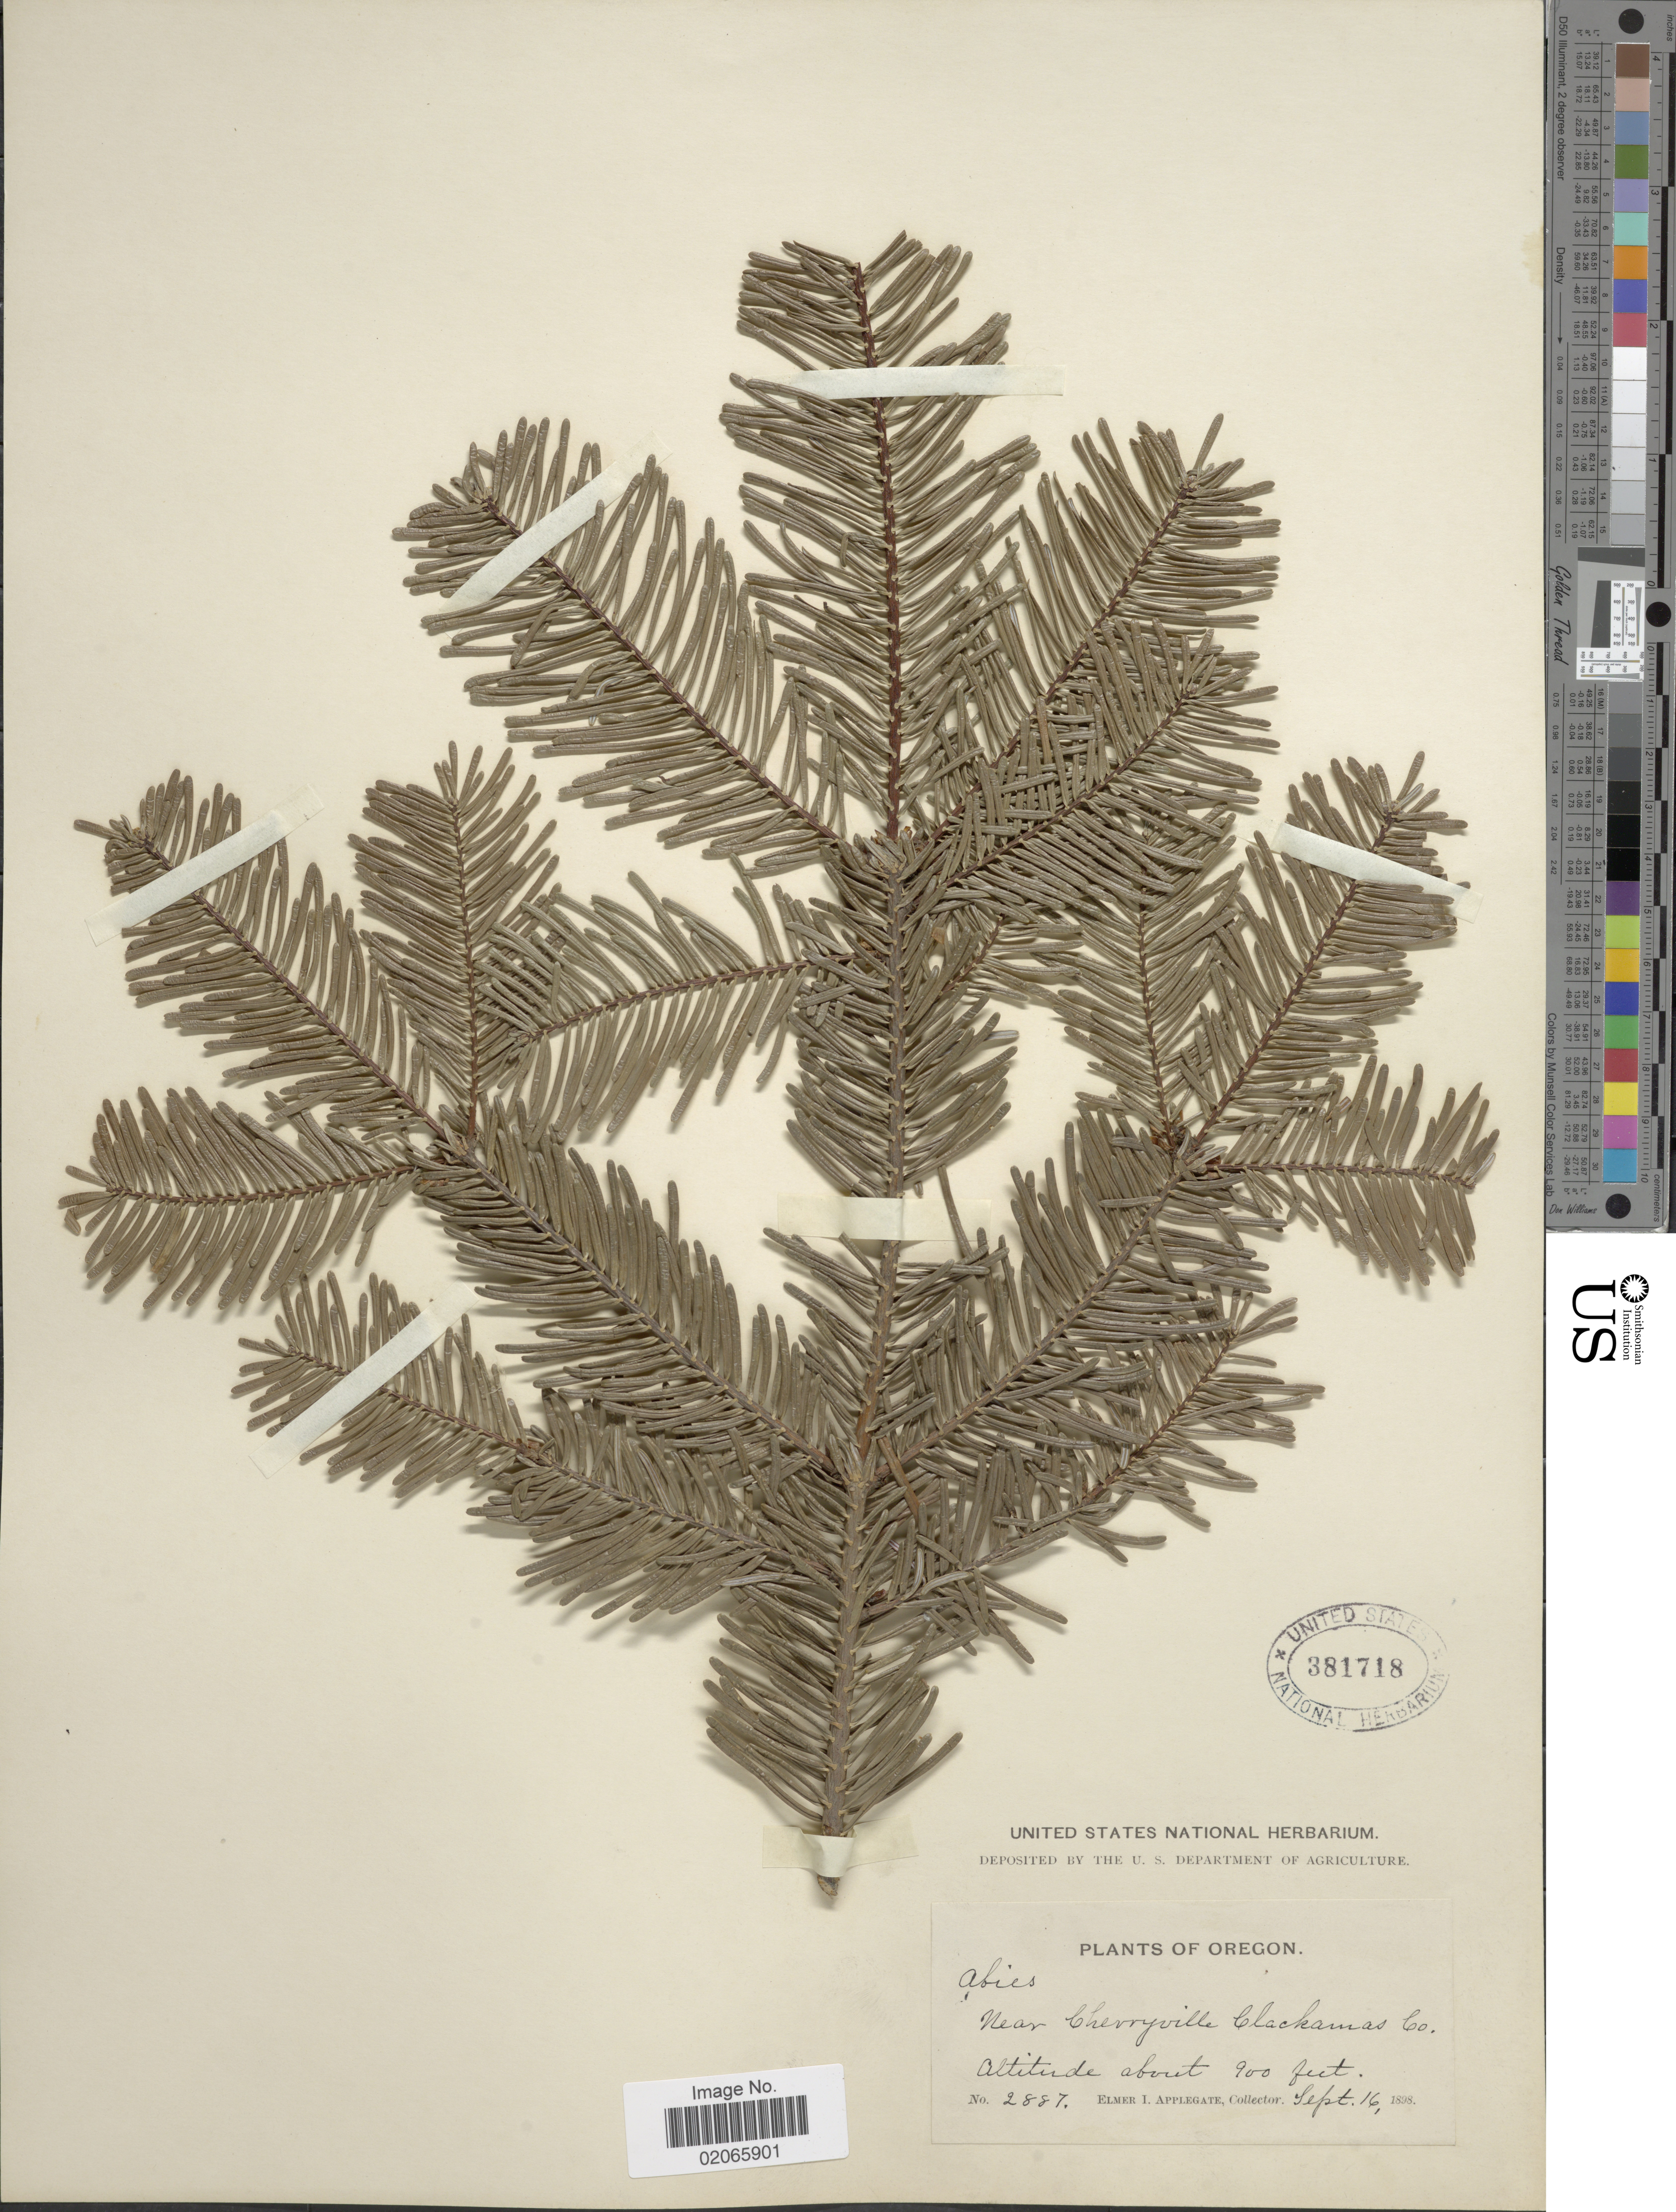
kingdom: Plantae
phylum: Tracheophyta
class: Pinopsida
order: Pinales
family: Pinaceae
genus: Abies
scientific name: Abies sp.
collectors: E. I. Applegate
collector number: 2887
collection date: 1898-09-16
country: United States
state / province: Oregon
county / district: Clackamas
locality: Near Cherryville Clackamas Co.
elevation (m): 274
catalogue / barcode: US 381718